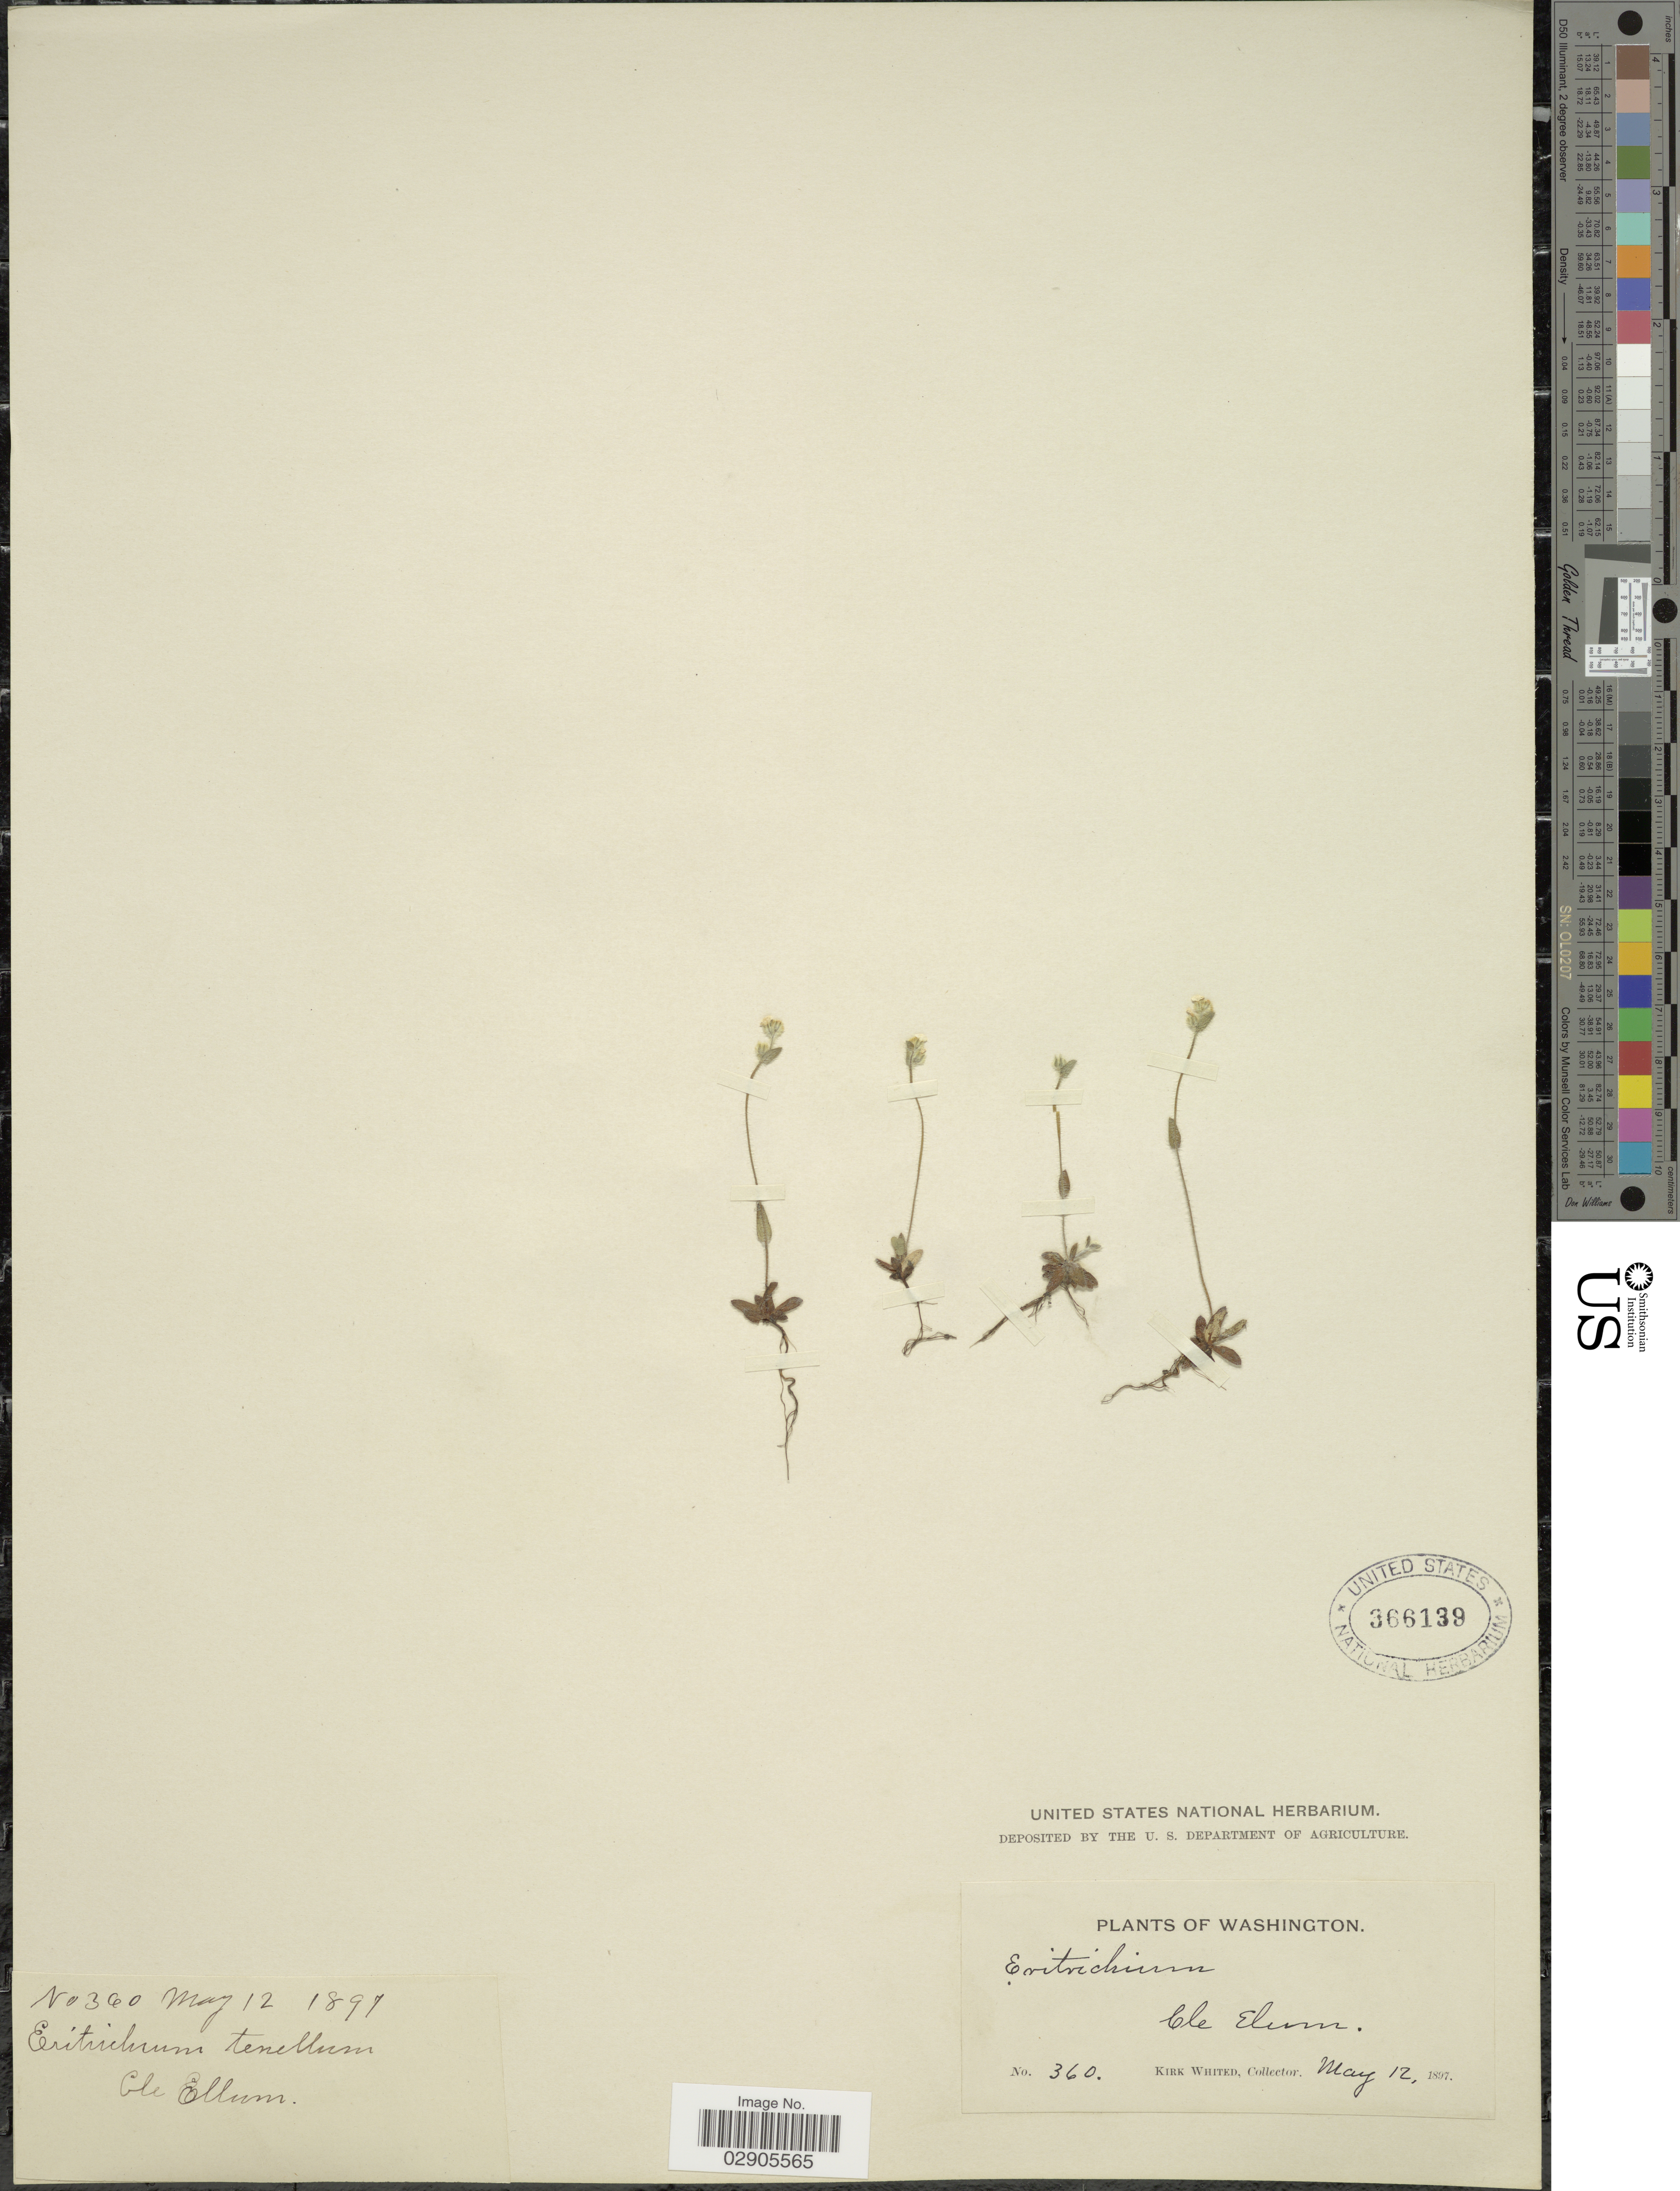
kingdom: Plantae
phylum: Tracheophyta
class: Magnoliopsida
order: Boraginales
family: Boraginaceae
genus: Plagiobothrys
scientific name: Plagiobothrys arizonicus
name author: (A. Gray) Greene ex A. Gray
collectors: K. Whited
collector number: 360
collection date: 1897-05-12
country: United States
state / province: Washington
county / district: Kittitas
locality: Cle Elum.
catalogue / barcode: US 366139